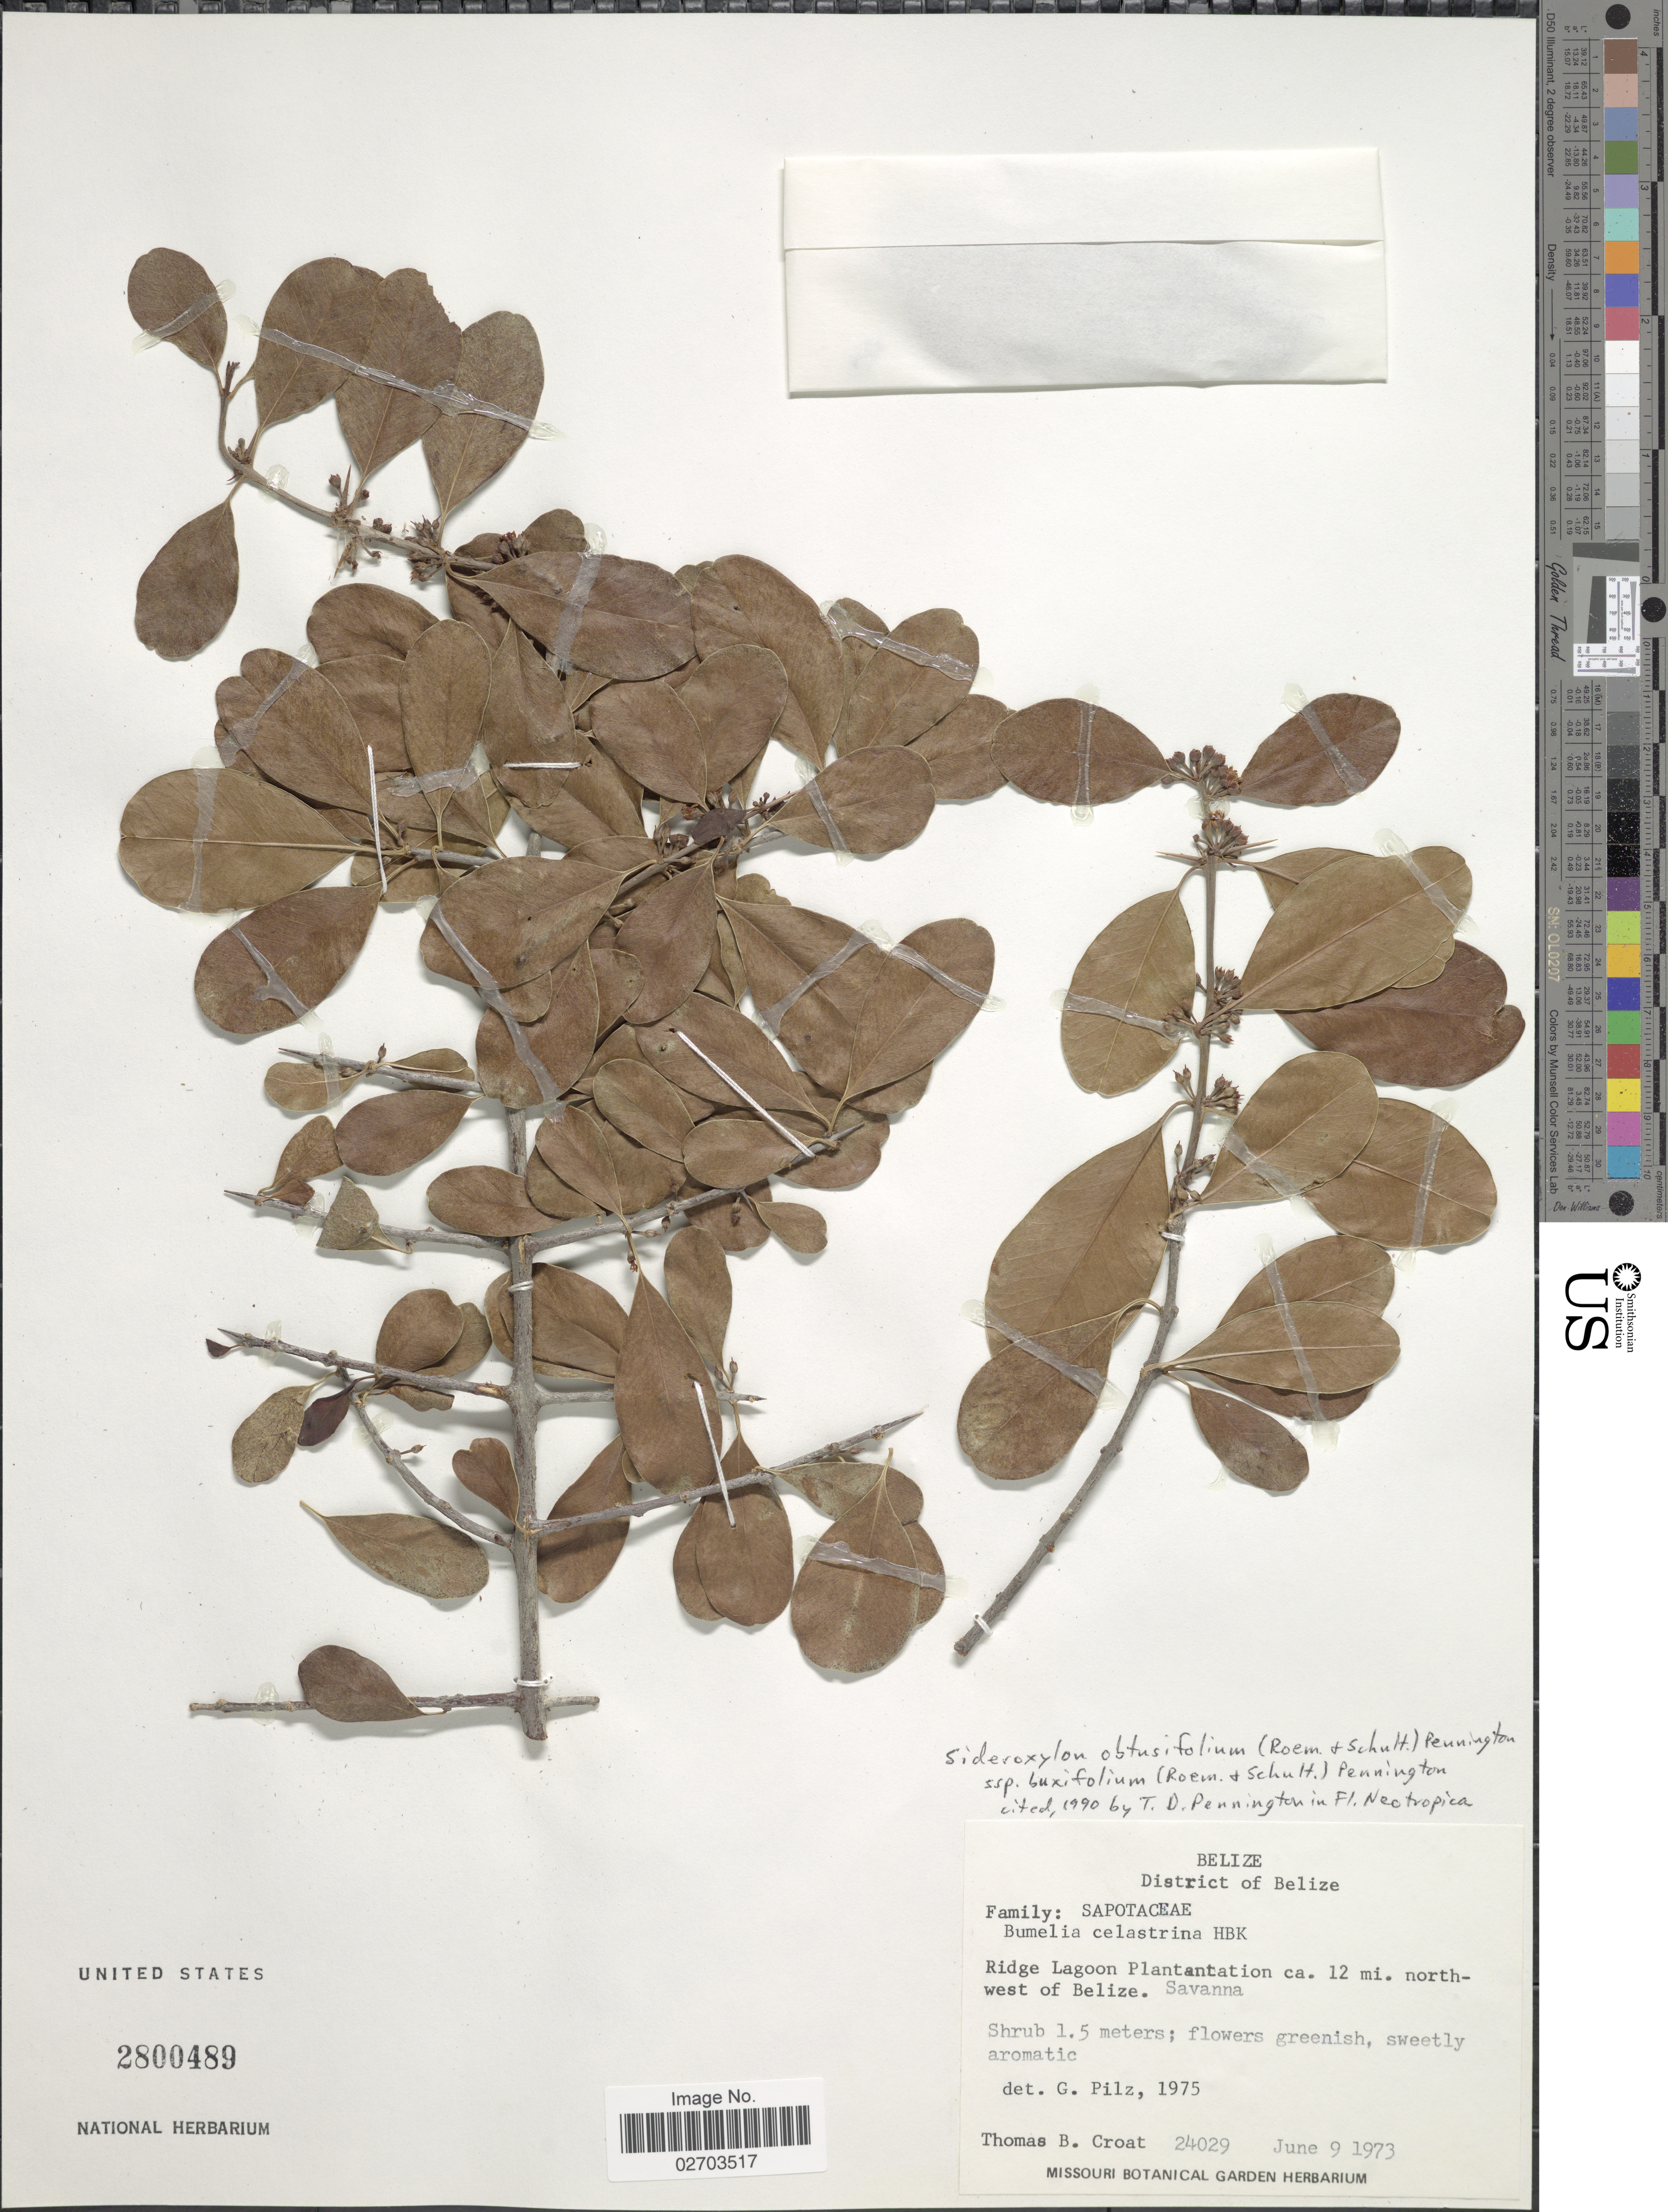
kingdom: Plantae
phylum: Tracheophyta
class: Magnoliopsida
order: Ericales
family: Sapotaceae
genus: Sideroxylon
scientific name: Sideroxylon obtusifolium subsp. buxifolium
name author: (Roem. & Schult.) T.D. Penn.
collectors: T. B. Croat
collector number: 24029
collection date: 1973-06-09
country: Belize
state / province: Belize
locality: Ridge Lagoon Plantantation ca. 12 mi. northwest of Belize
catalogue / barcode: US 2800489